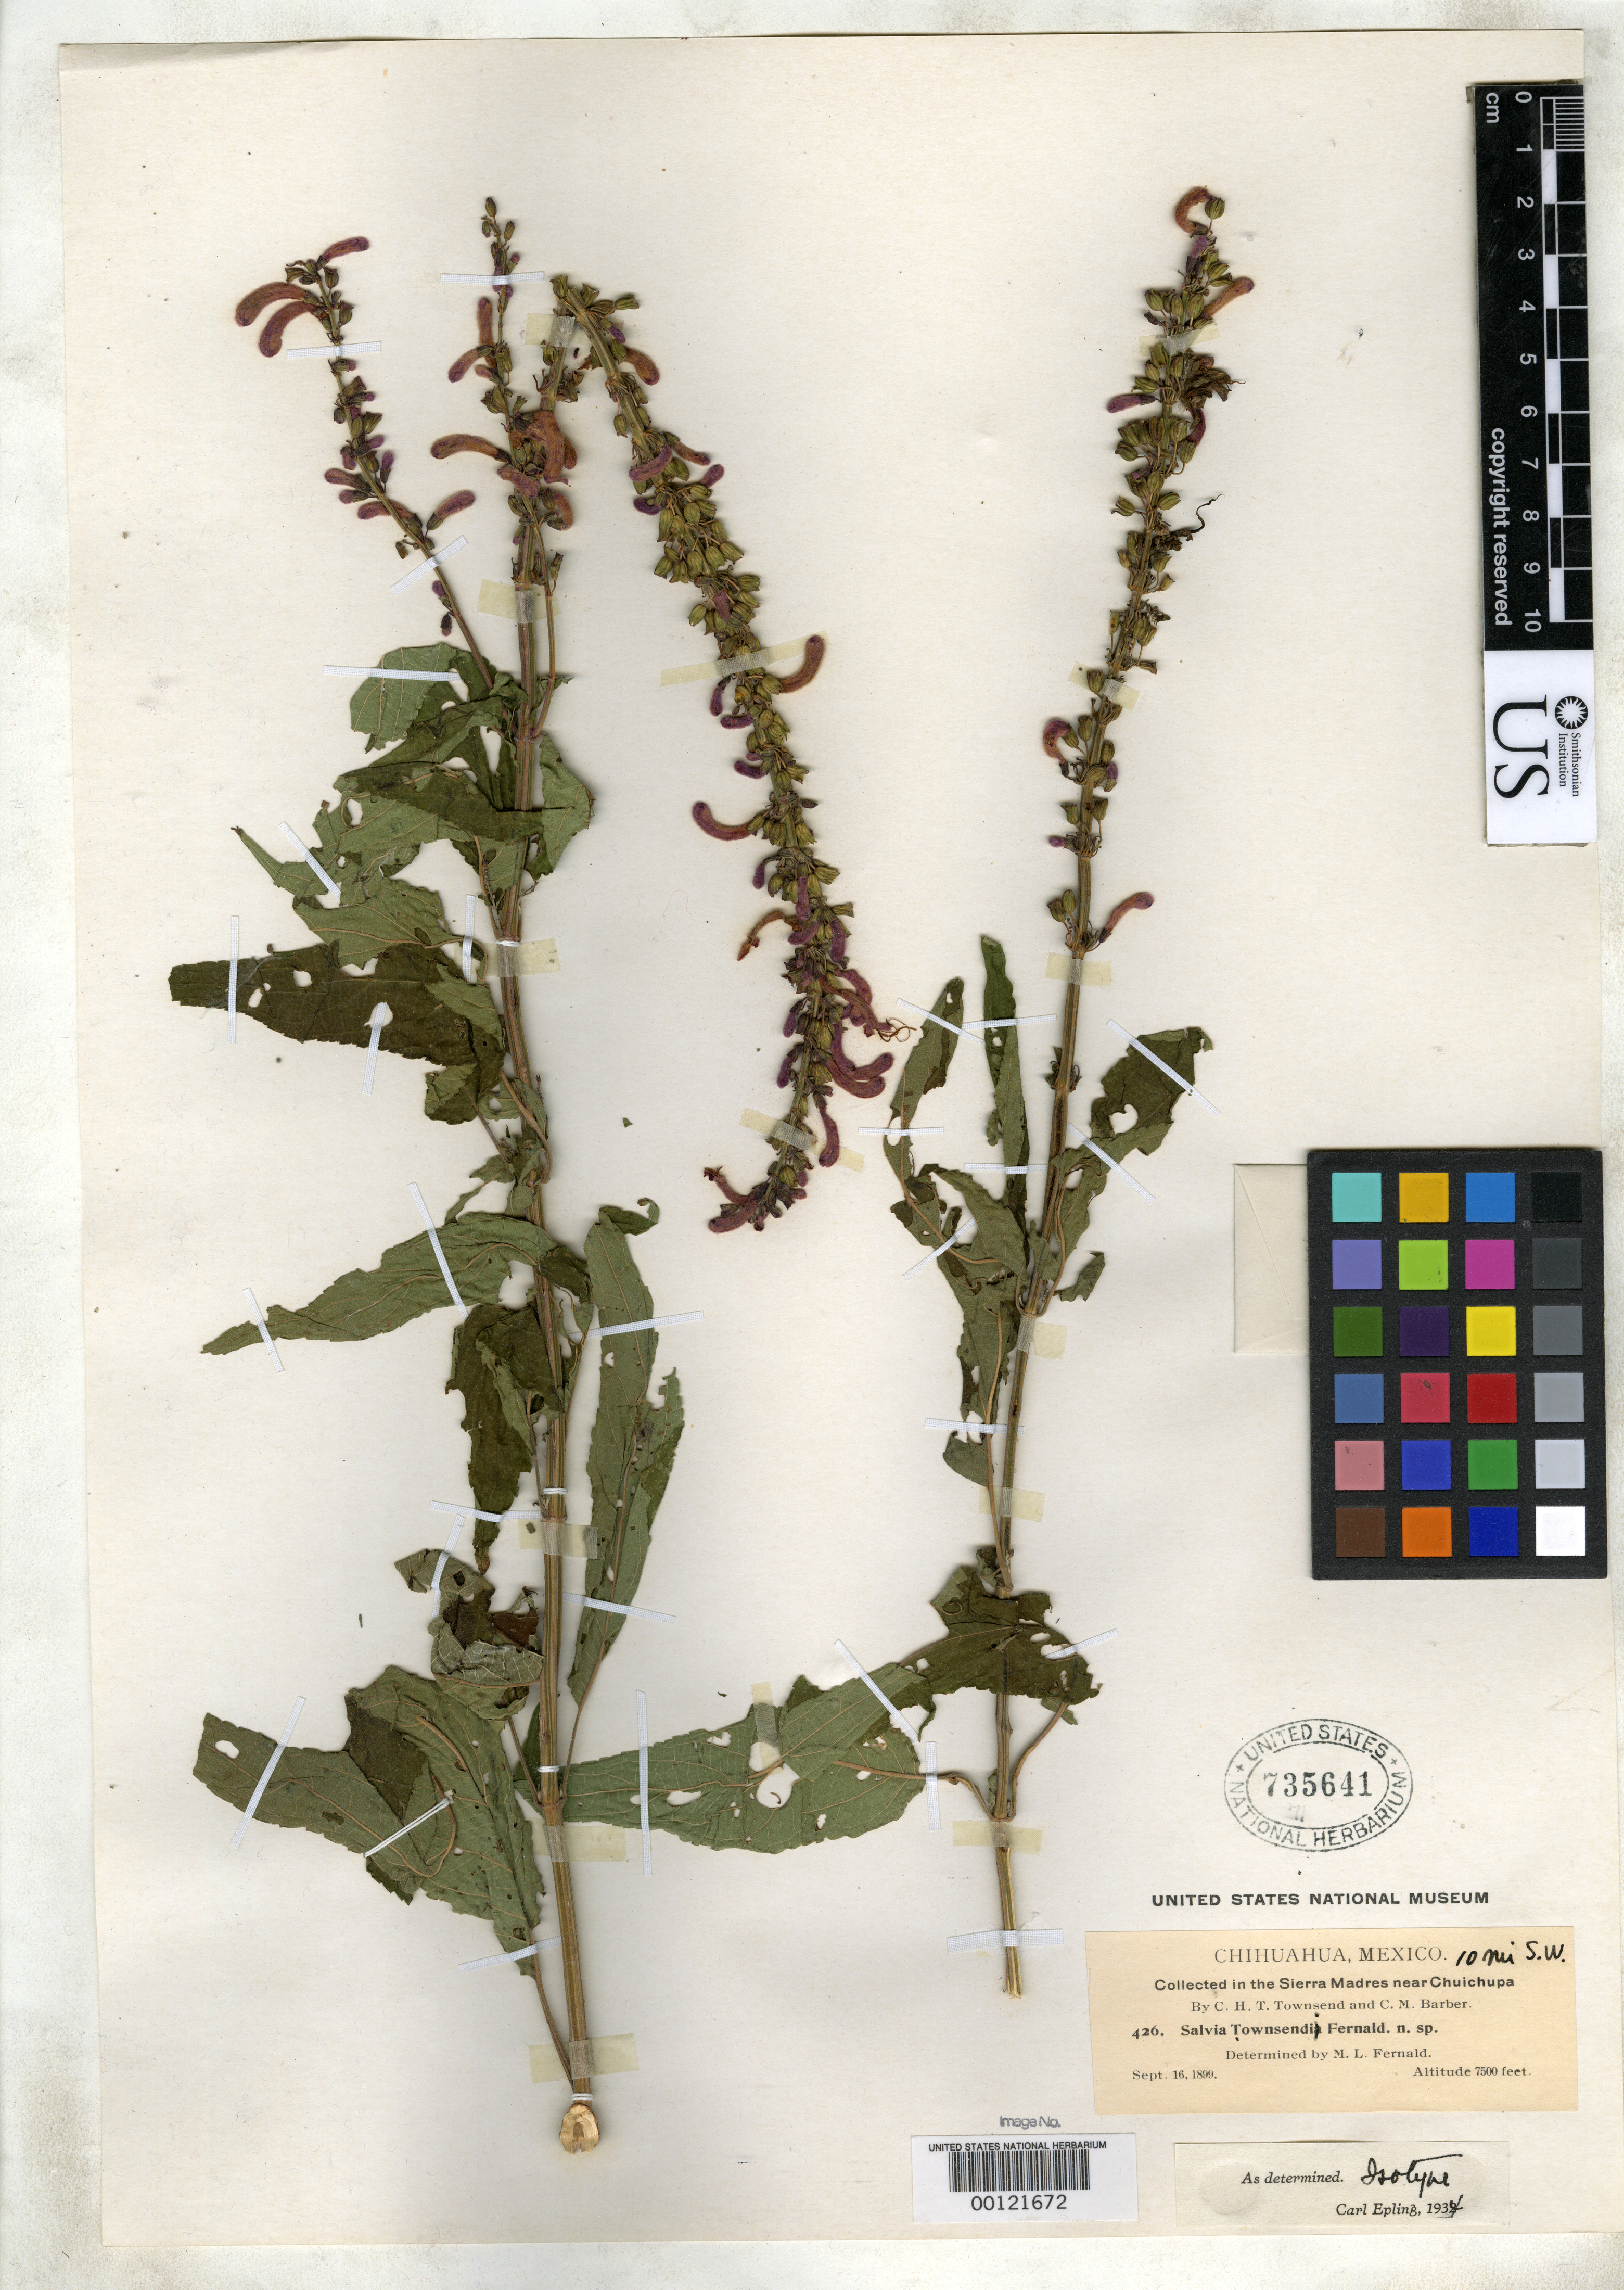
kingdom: Plantae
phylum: Tracheophyta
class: Magnoliopsida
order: Lamiales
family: Lamiaceae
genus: Salvia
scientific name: Salvia townsendii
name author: Fernald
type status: Isotype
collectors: C. H. T. Townsend & C. Barber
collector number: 426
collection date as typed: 16 Sep 1899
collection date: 1899-09-16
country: Mexico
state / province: Chihuahua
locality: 10 mi SW, Sierra Madres near Chuichupa.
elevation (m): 2286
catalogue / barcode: US 735641